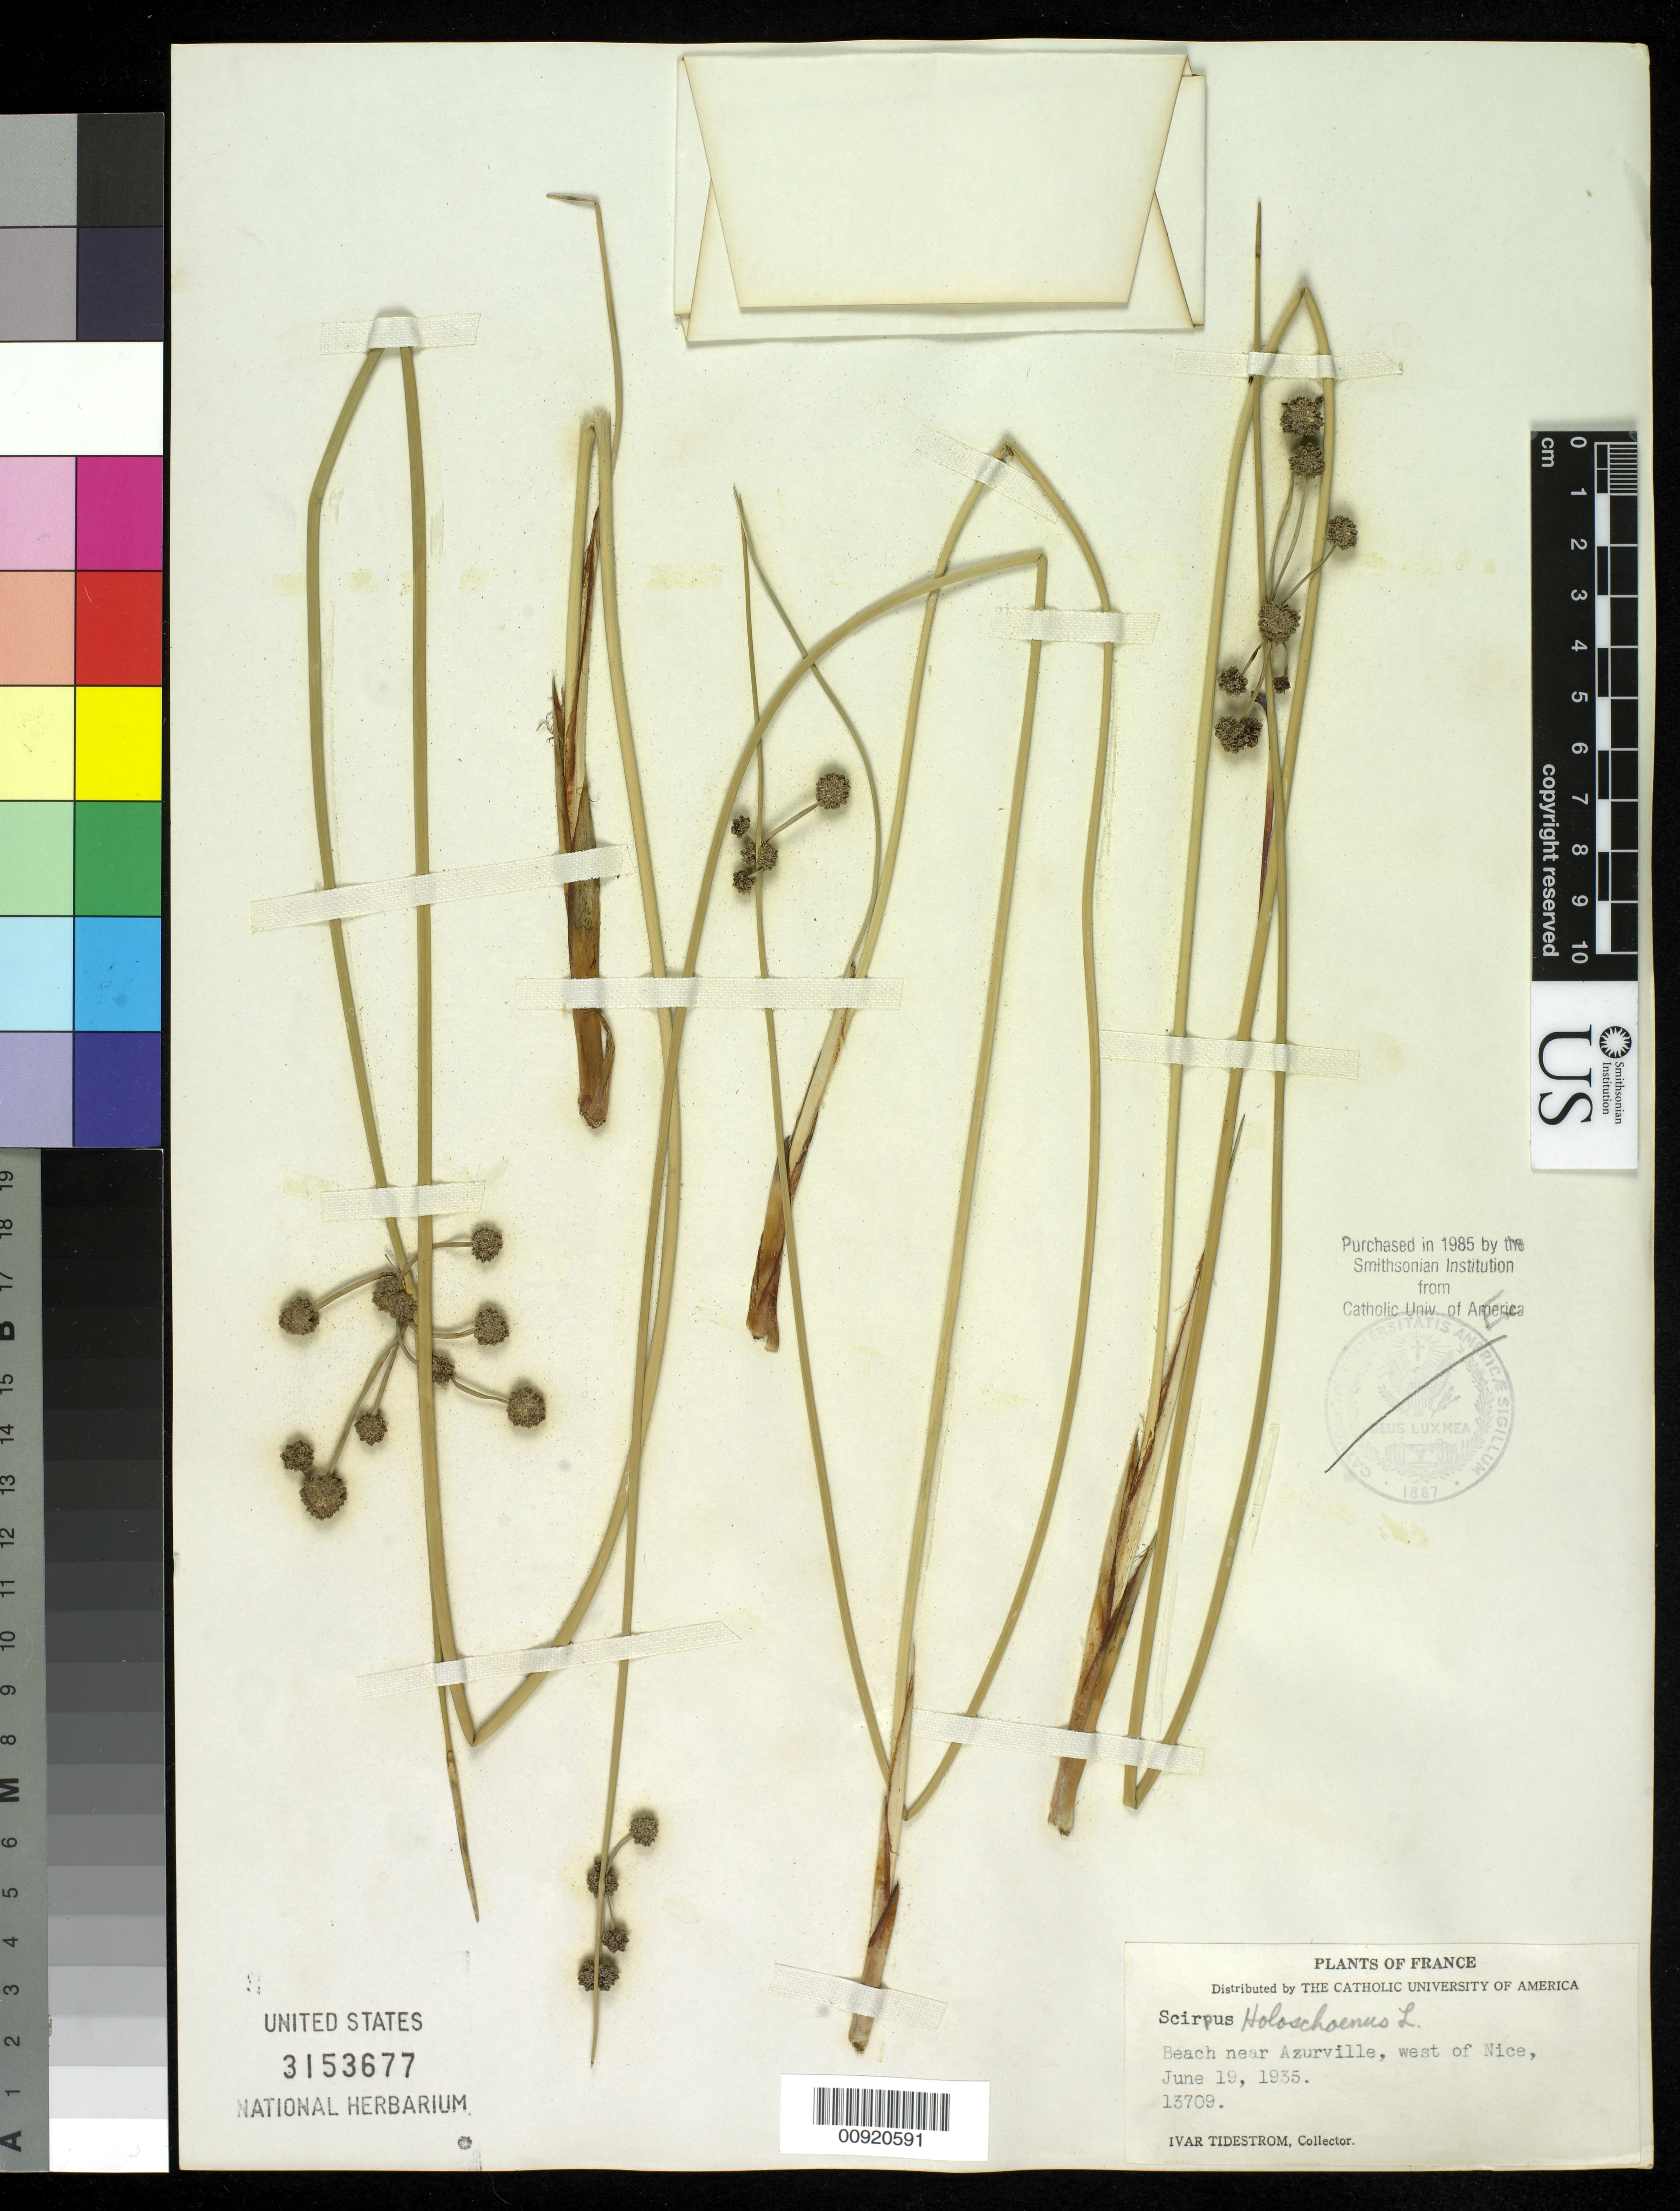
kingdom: Plantae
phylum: Tracheophyta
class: Liliopsida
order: Poales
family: Cyperaceae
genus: Scirpoides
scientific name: Scirpoides holoschoenus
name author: (L.) Soják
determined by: Strong, M. T., (US), Smithsonian Institution - National Museum of Natural History (UNITED STATES)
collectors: I. F. Tidestrom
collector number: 13709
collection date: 1935-06-19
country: France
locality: Nice: Beach near Azurville, west of Nice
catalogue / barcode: US 3153677